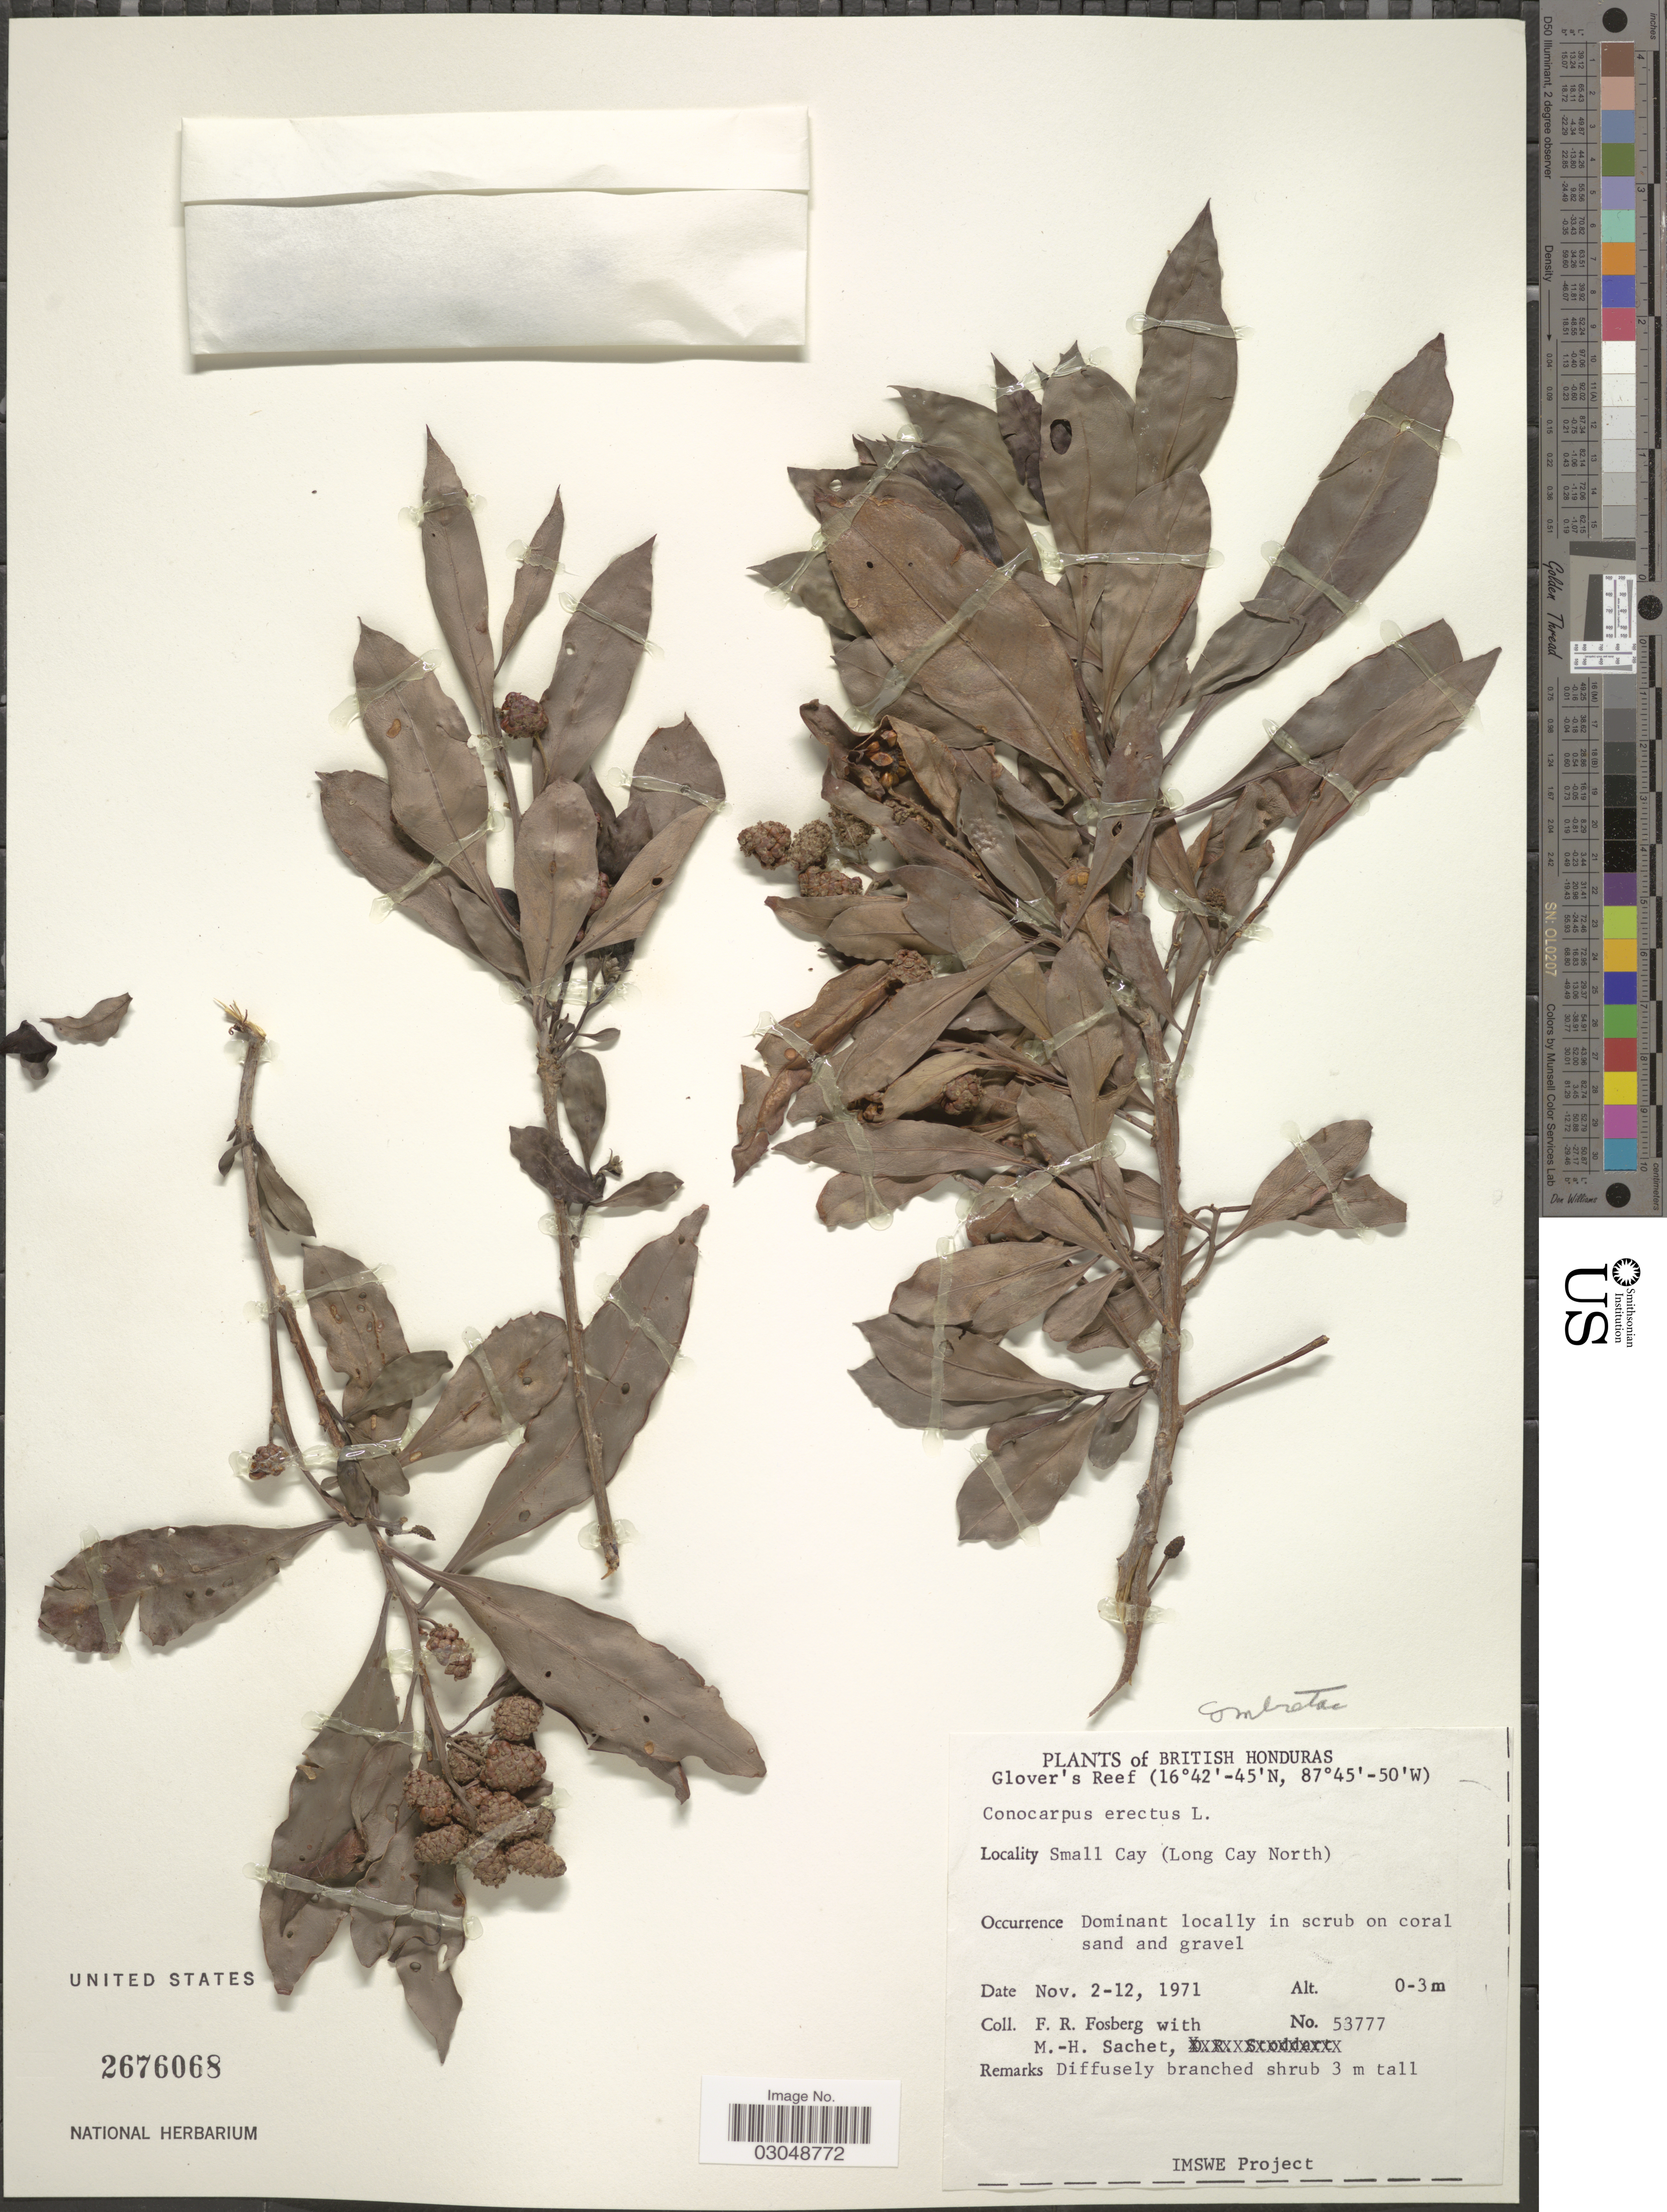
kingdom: Plantae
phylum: Tracheophyta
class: Magnoliopsida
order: Myrtales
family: Combretaceae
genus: Conocarpus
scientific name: Conocarpus erectus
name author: L.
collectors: F. R. Fosberg & M.-H. Sachet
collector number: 53777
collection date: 1971-11-02/1971-11-12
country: Belize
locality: British Honduras. Glover's Reef. Small Cay (Long Cay North).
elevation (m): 0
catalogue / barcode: US 2676068